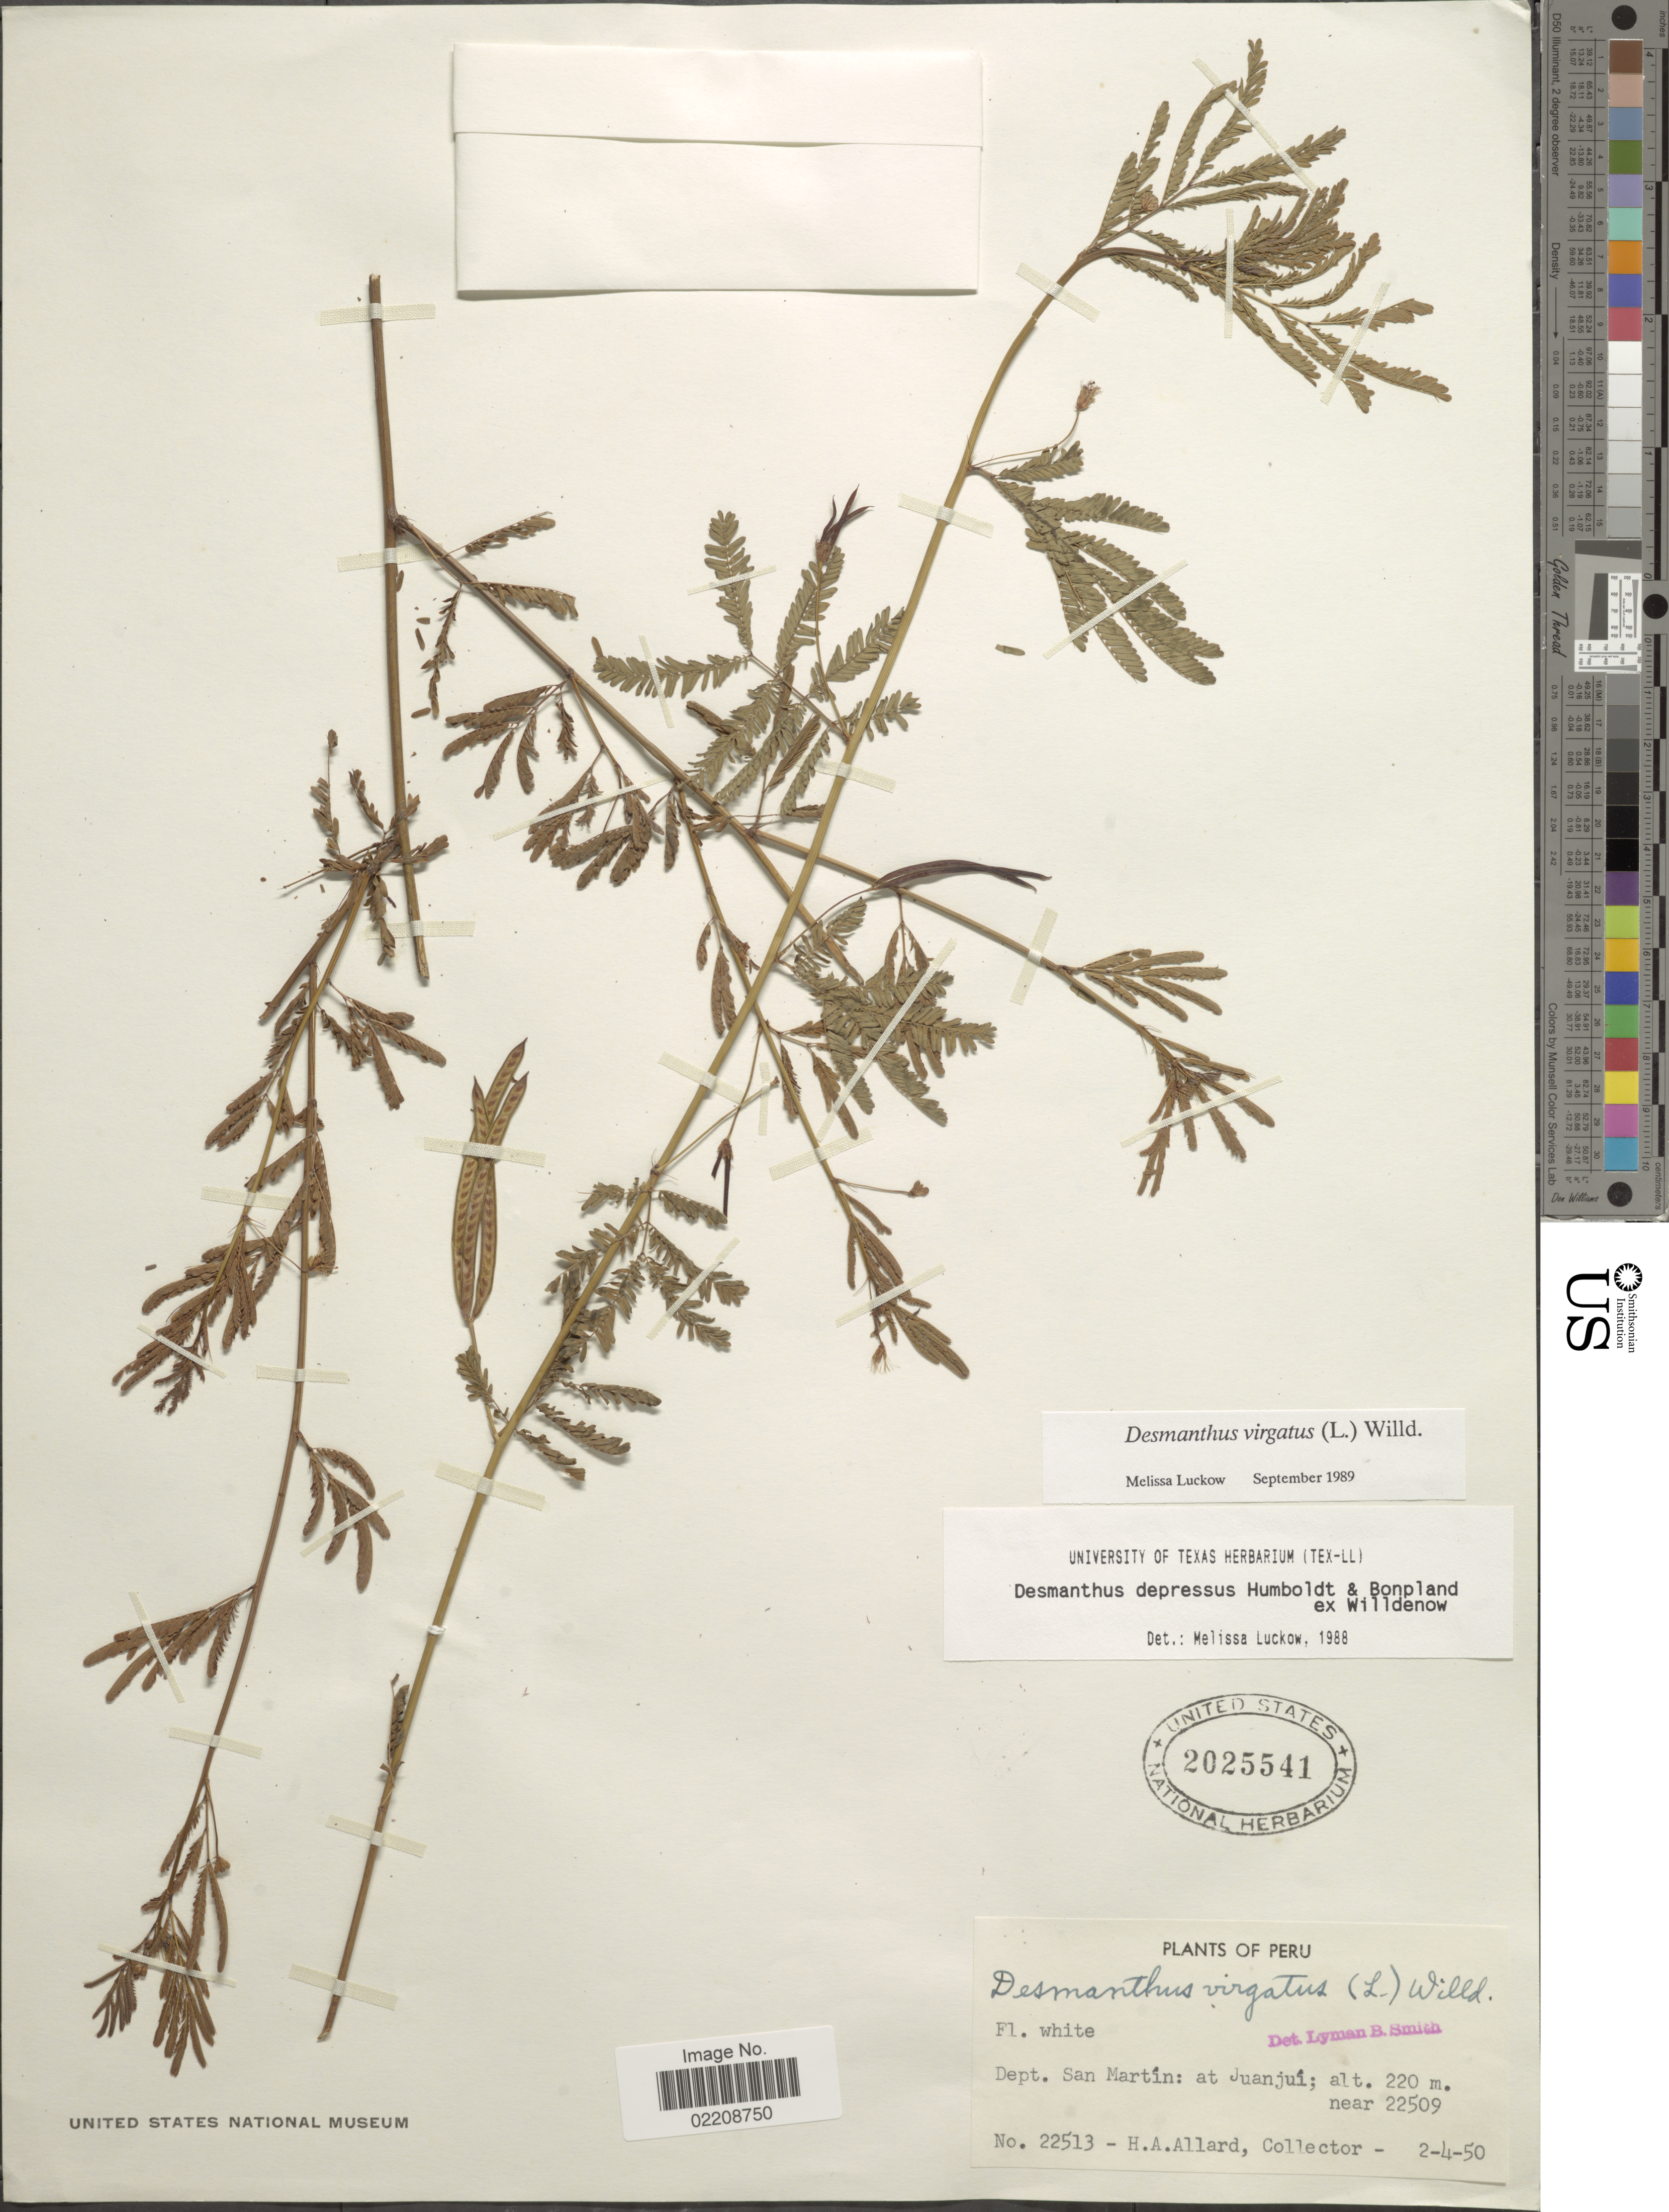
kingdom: Plantae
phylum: Tracheophyta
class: Magnoliopsida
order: Fabales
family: Fabaceae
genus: Desmanthus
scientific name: Desmanthus virgatus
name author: (L.) Willd.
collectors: H. A. Allard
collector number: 22513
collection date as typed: Transcribed d/m/y: 2/4/50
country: Peru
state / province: San Martín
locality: Juanjui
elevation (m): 220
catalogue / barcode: US 2025541